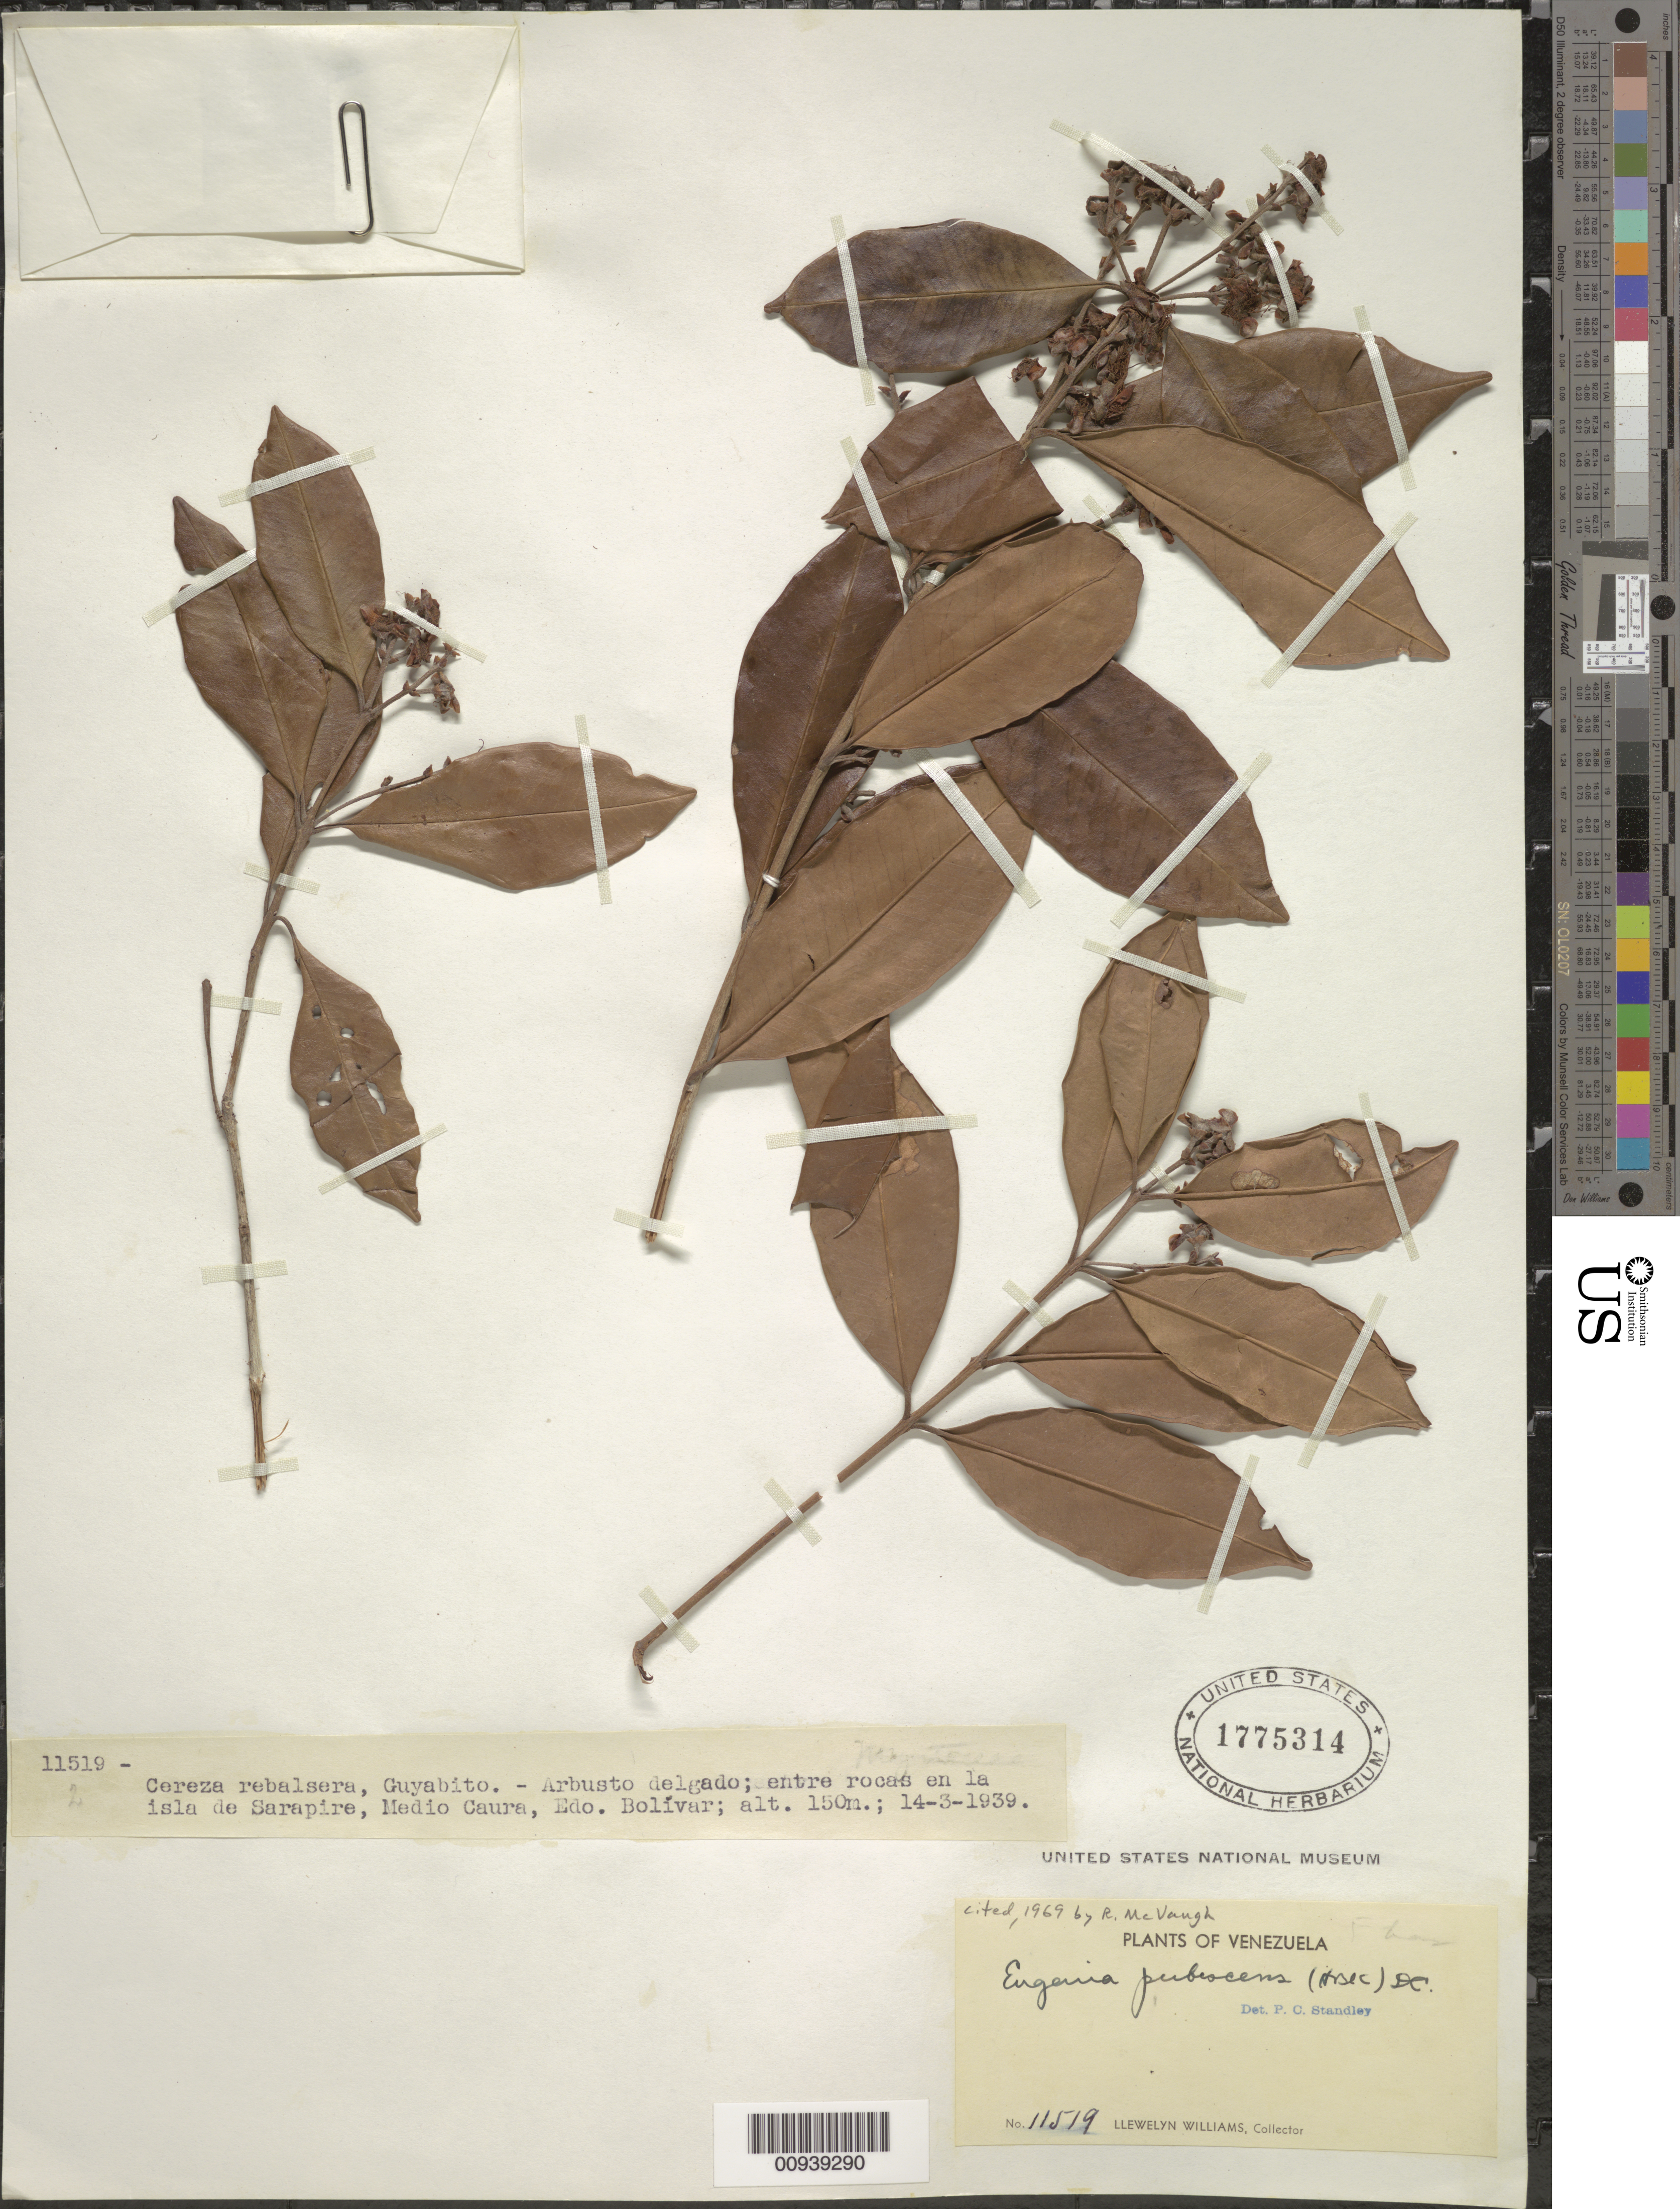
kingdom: Plantae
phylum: Tracheophyta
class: Magnoliopsida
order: Myrtales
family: Myrtaceae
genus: Eugenia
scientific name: Eugenia pubescens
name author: (Kunth) DC.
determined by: Standley, Paul C.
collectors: Ll. Williams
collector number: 11517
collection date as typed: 14-Mar-39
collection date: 1939-03-14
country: Venezuela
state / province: Bolívar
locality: Isla de Sarapire, Medio Caura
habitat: Entre rocas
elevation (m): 150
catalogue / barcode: US 1775314